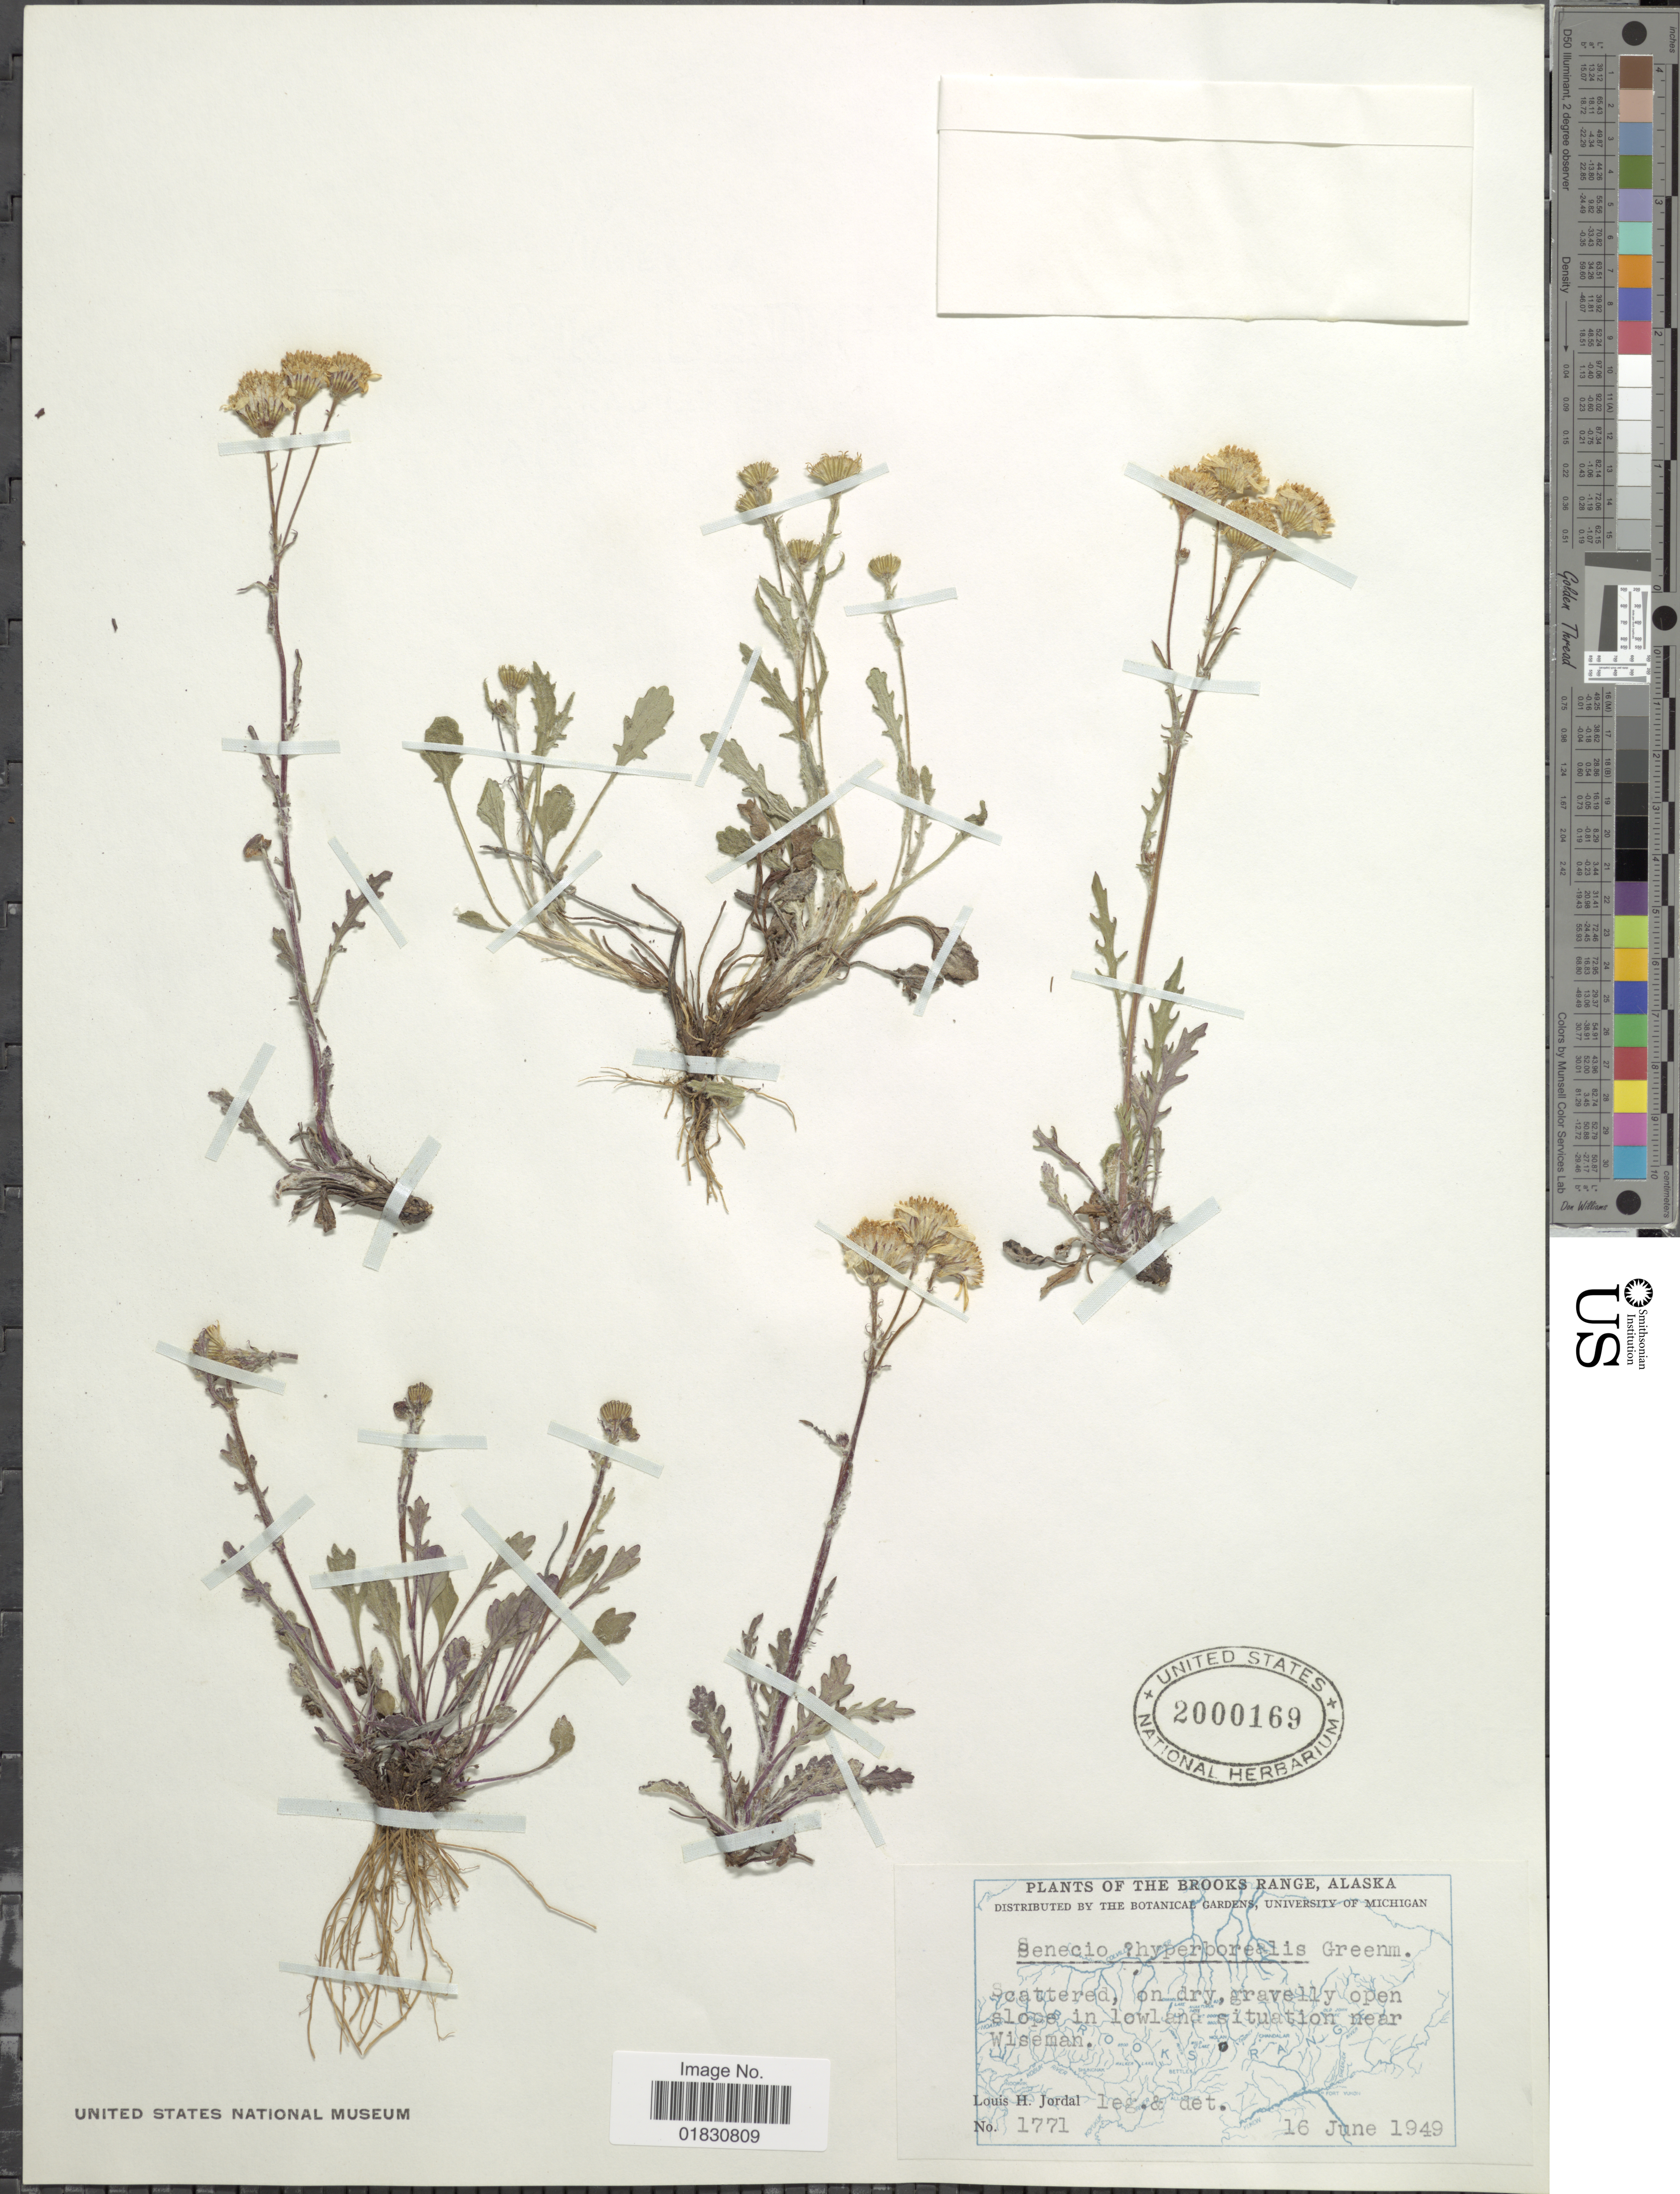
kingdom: Plantae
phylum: Tracheophyta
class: Magnoliopsida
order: Asterales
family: Asteraceae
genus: Packera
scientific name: Packera hyperborealis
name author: (Greene) Á. Löve & D. Löve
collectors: L. Jordal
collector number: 1771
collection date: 1949-06-16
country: United States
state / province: Alaska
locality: The Brooks Range, Alaska, gravelly open slope in lowland situation near Wiseman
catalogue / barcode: US 2000169